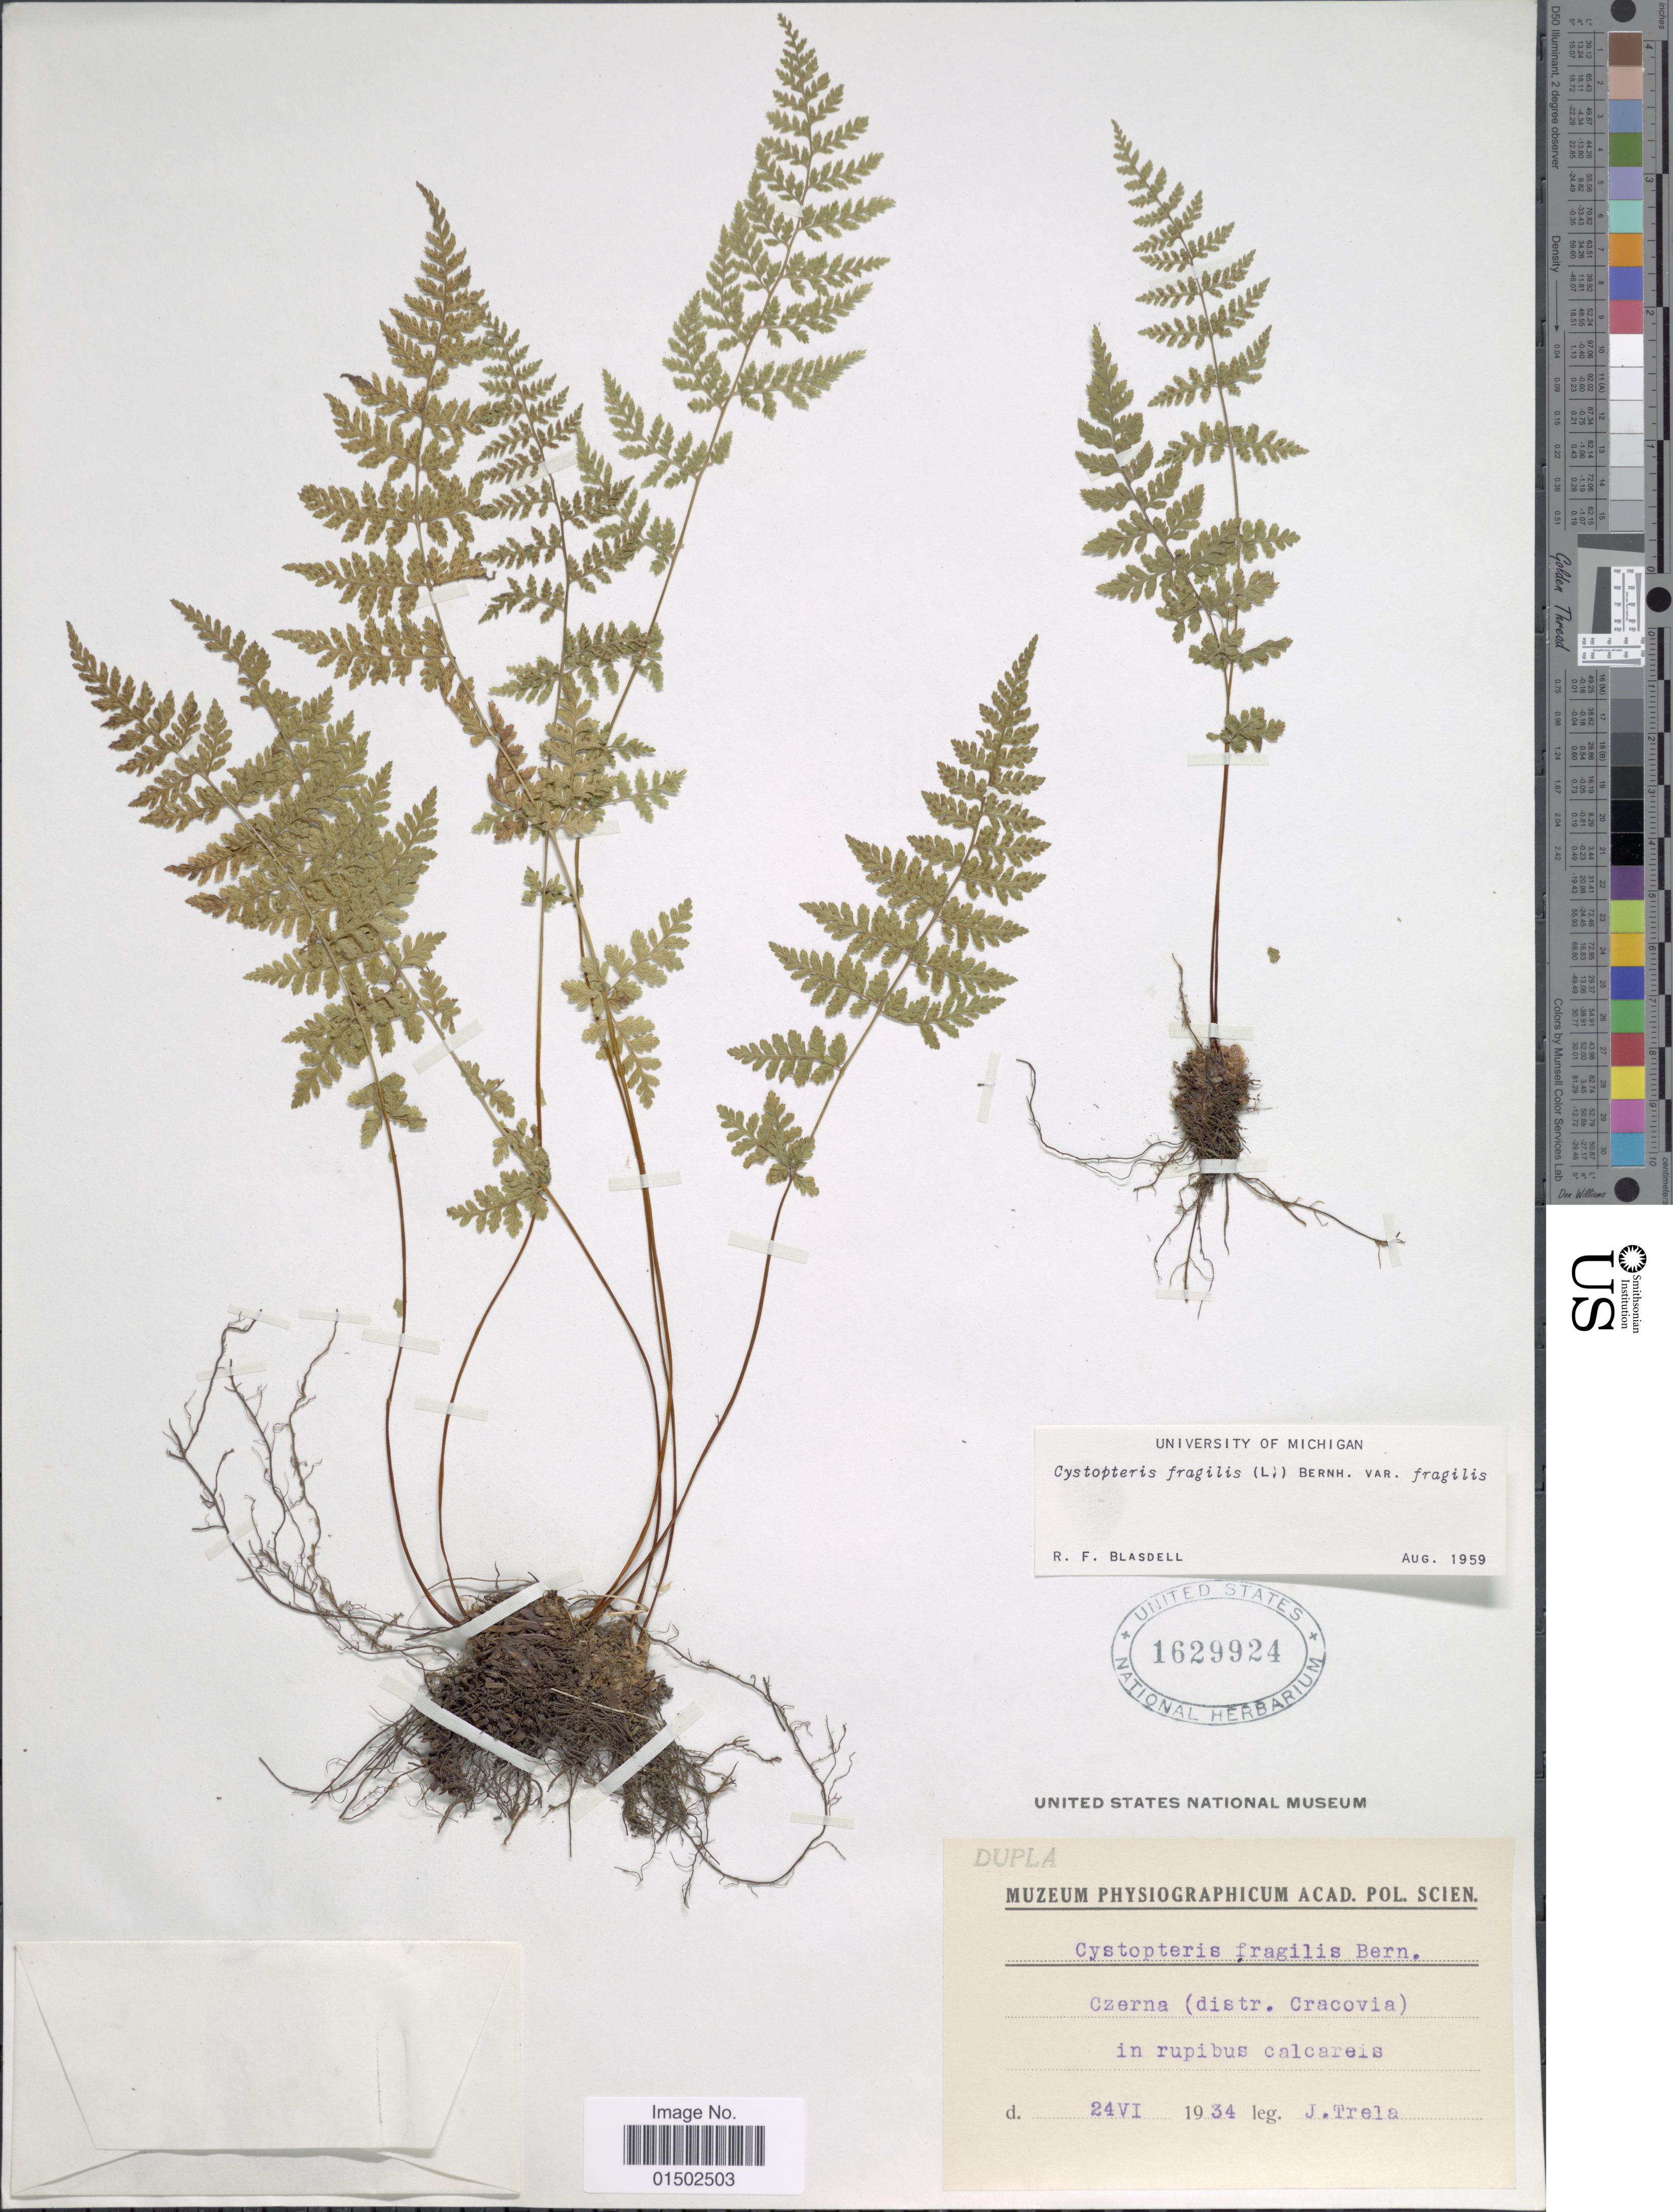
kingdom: Plantae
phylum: Tracheophyta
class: Polypodiopsida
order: Polypodiales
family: Cystopteridaceae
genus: Cystopteris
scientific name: Cystopteris fragilis var. fragilis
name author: (L.) Bernh.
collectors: J. Trela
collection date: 1934-06-24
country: Poland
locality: Czerna (dstri. Cracovia) in rupibus calcareis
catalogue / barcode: US 1629924